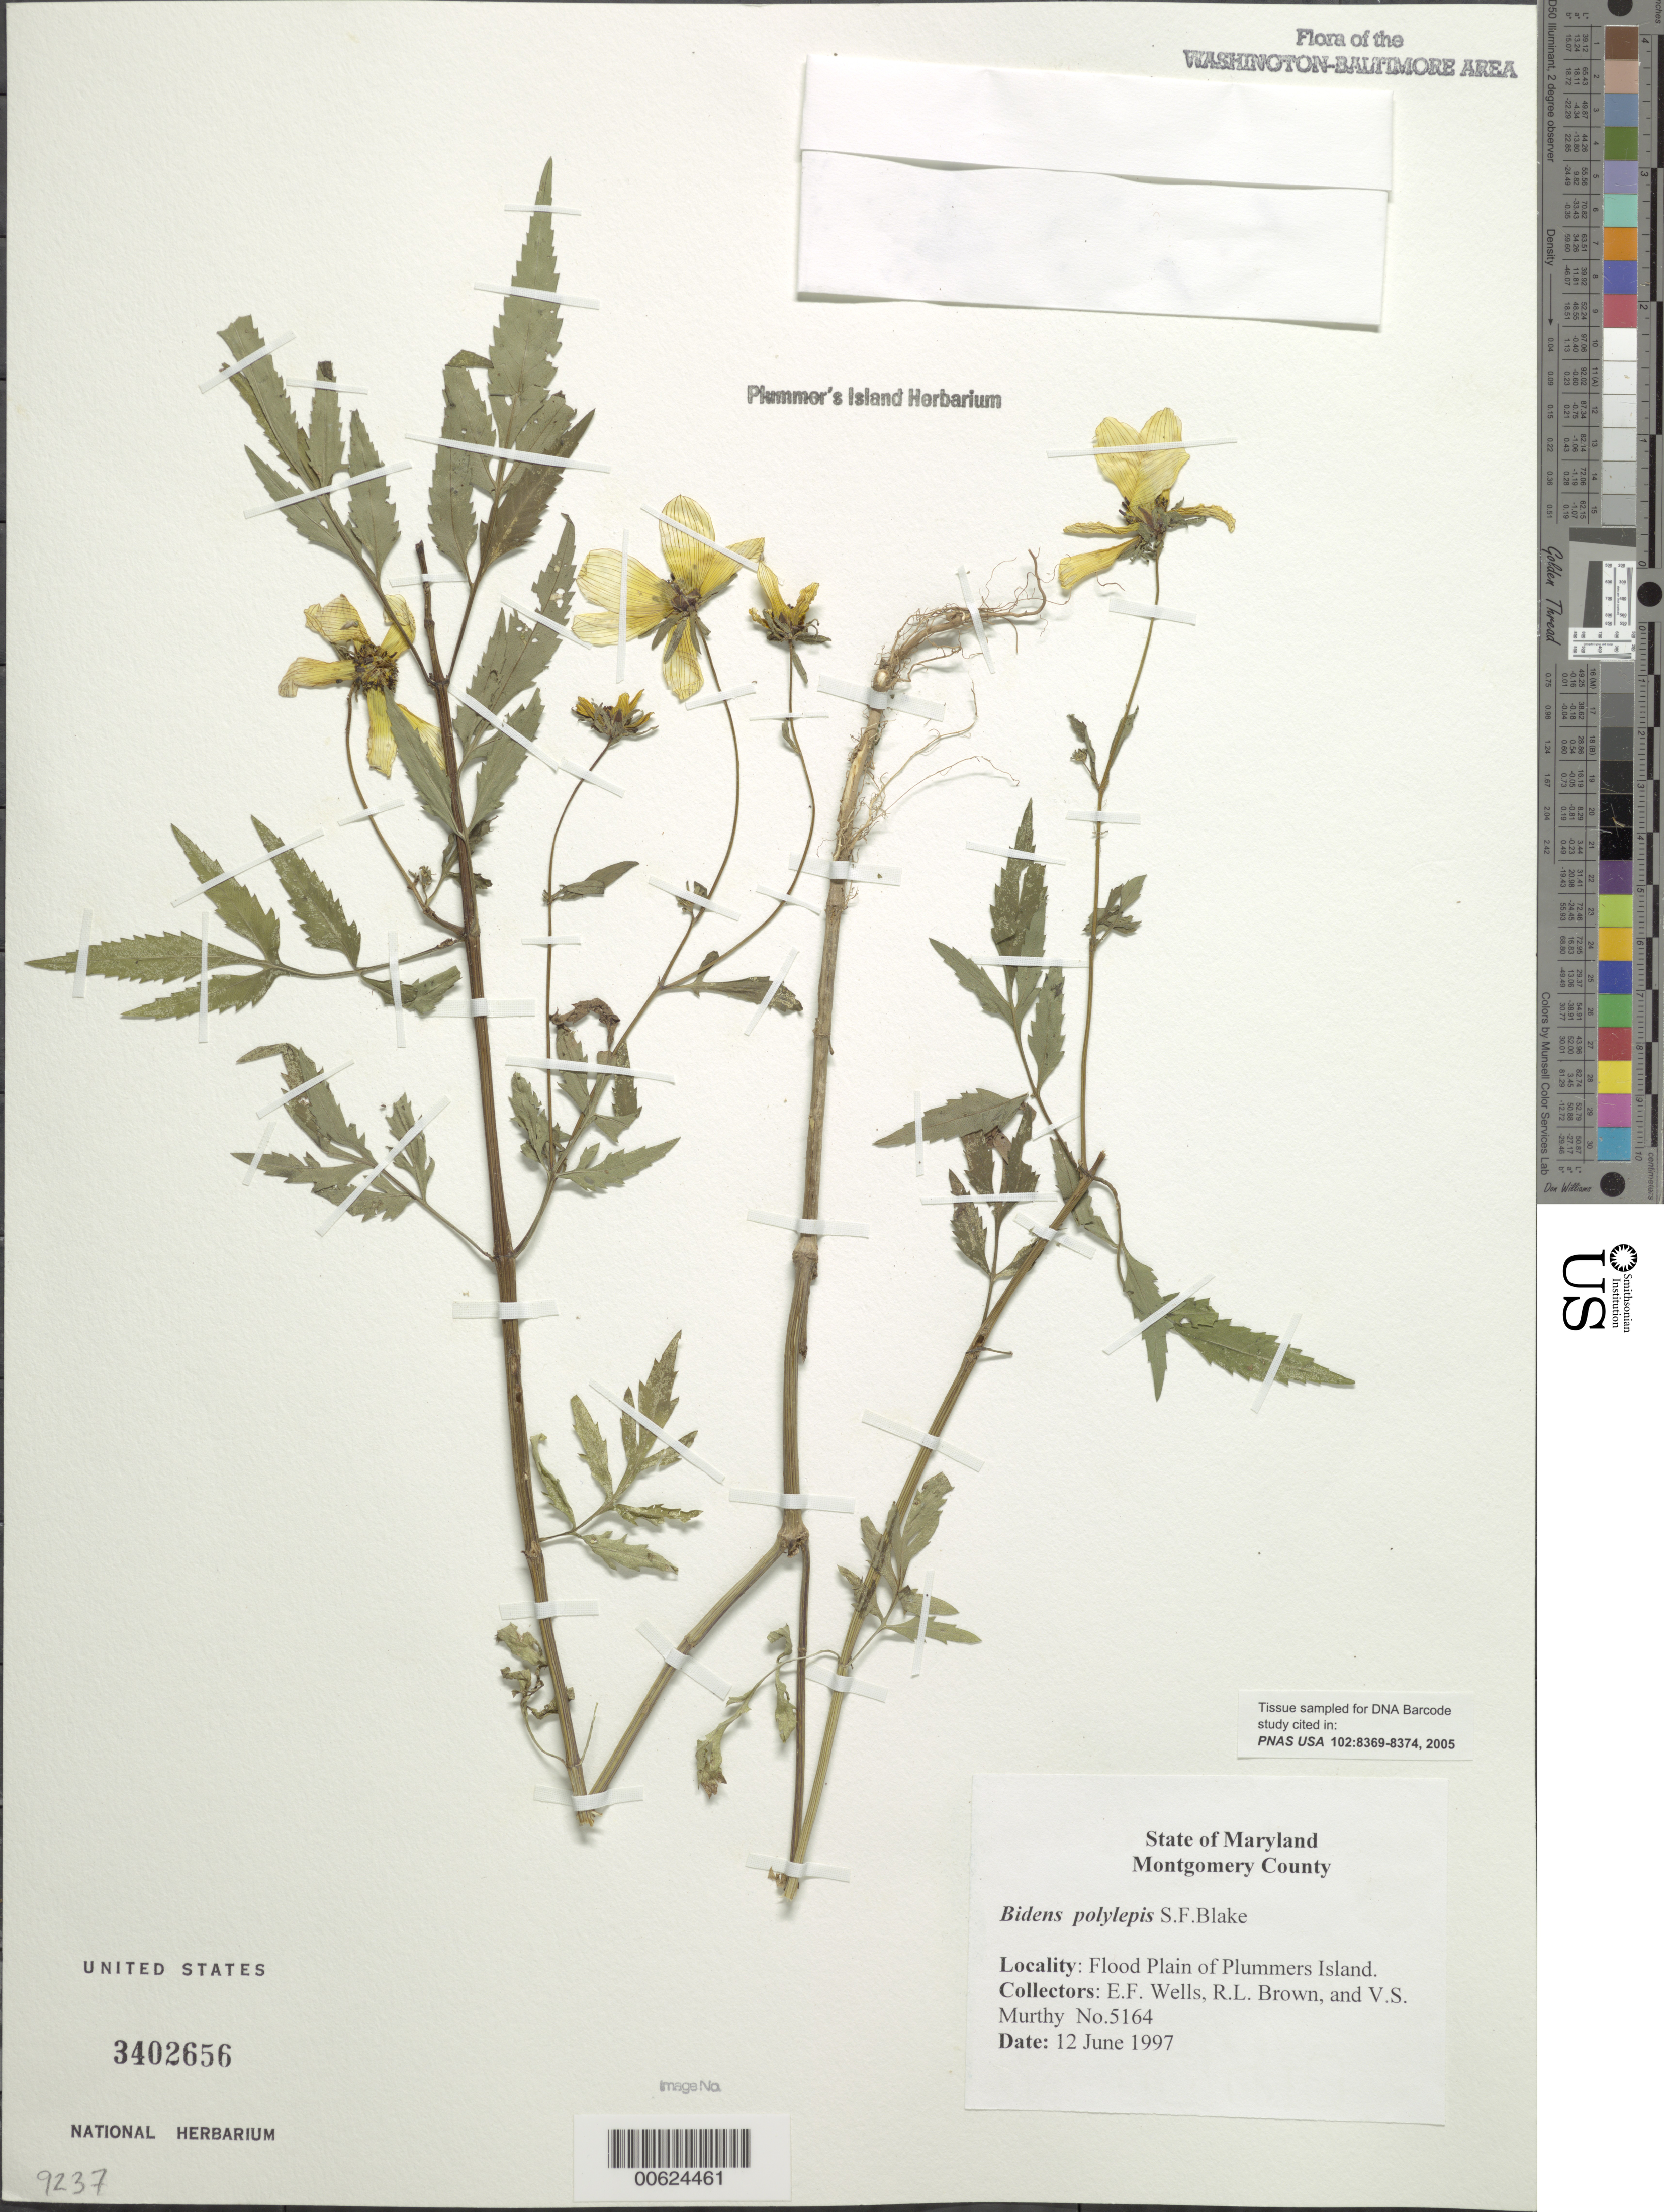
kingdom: Plantae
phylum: Tracheophyta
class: Magnoliopsida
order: Asterales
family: Asteraceae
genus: Bidens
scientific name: Bidens polylepis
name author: S.F. Blake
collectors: E. F. Wells, R. L. Brown & V. S. Murthy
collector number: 5164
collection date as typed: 12 Jun 1997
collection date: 1997-06-12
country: United States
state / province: Maryland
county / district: Montgomery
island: Plummers Island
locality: Flood plain of Plummers Island Plummers Island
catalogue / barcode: US 3402656